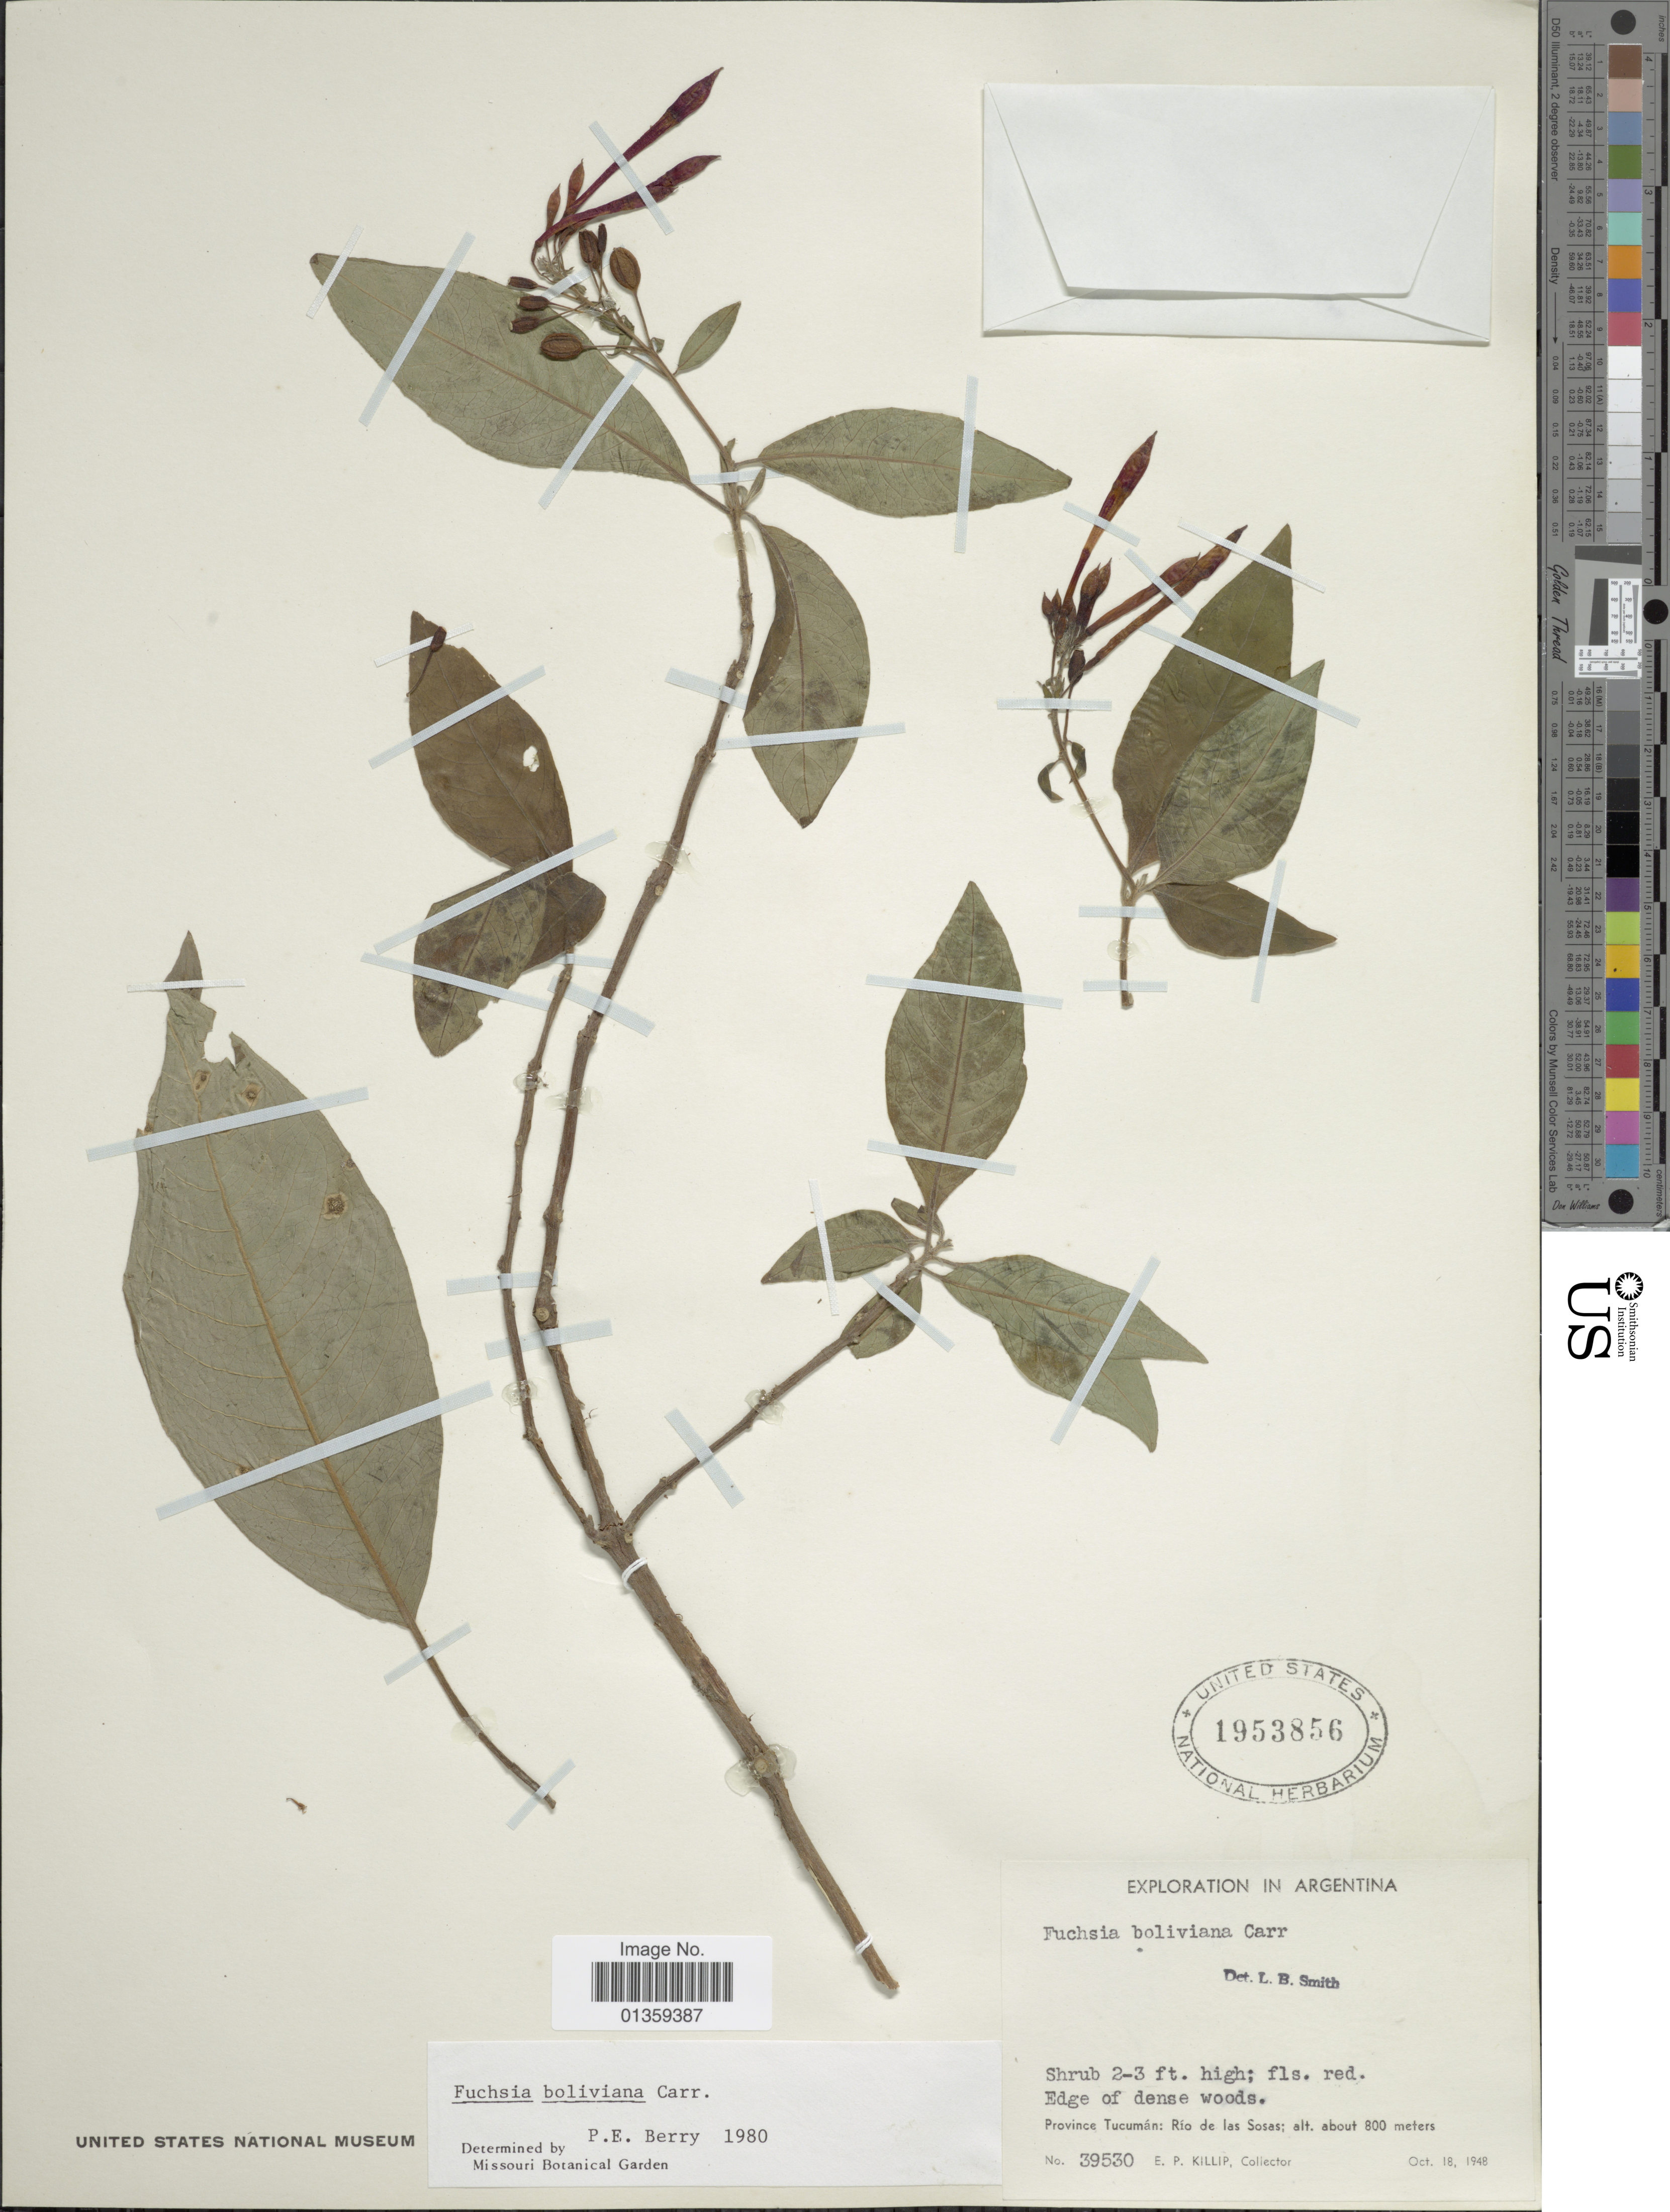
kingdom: Plantae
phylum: Tracheophyta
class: Magnoliopsida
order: Myrtales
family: Onagraceae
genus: Fuchsia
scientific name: Fuchsia boliviana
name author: Carrière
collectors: E. P. Killip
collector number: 39530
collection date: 1948-10-18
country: Argentina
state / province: Tucuman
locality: Río de las Sosas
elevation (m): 800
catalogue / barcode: US 1953856